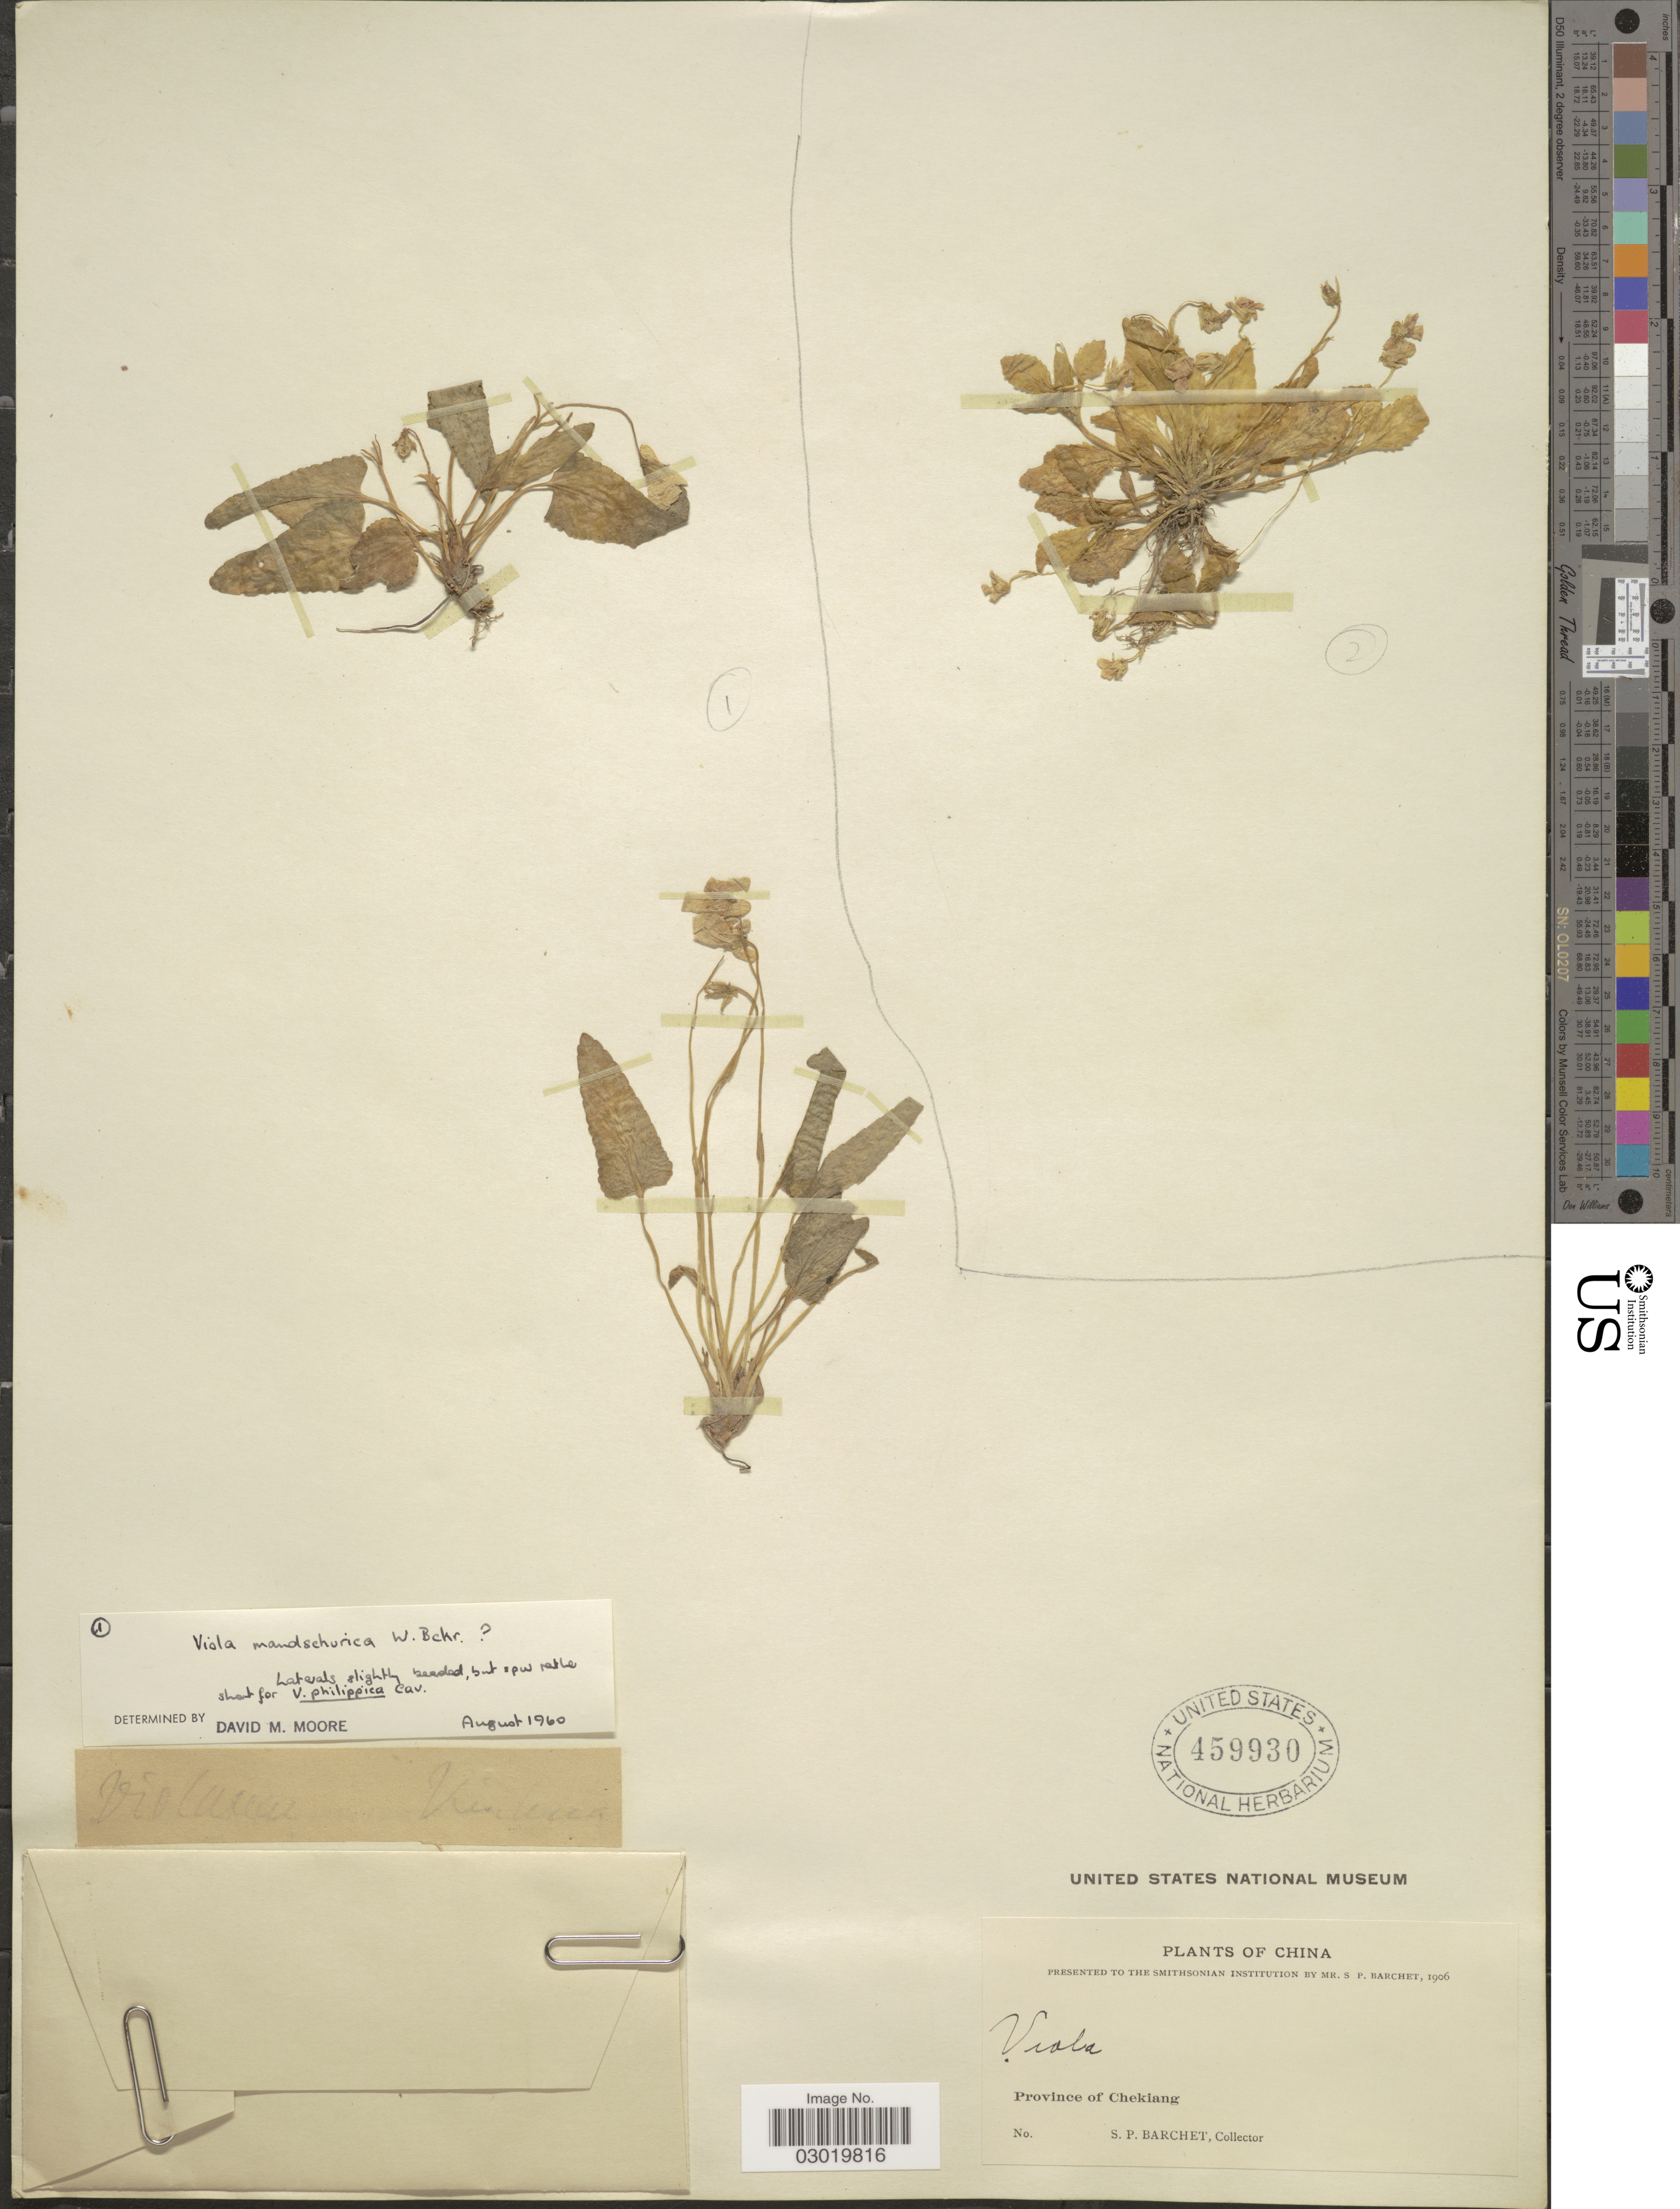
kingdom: Plantae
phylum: Tracheophyta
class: Magnoliopsida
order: Malpighiales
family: Violaceae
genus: Viola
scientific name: Viola mandshurica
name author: W. Becker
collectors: S. P. Barchet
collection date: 1906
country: China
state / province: Zhejiang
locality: Province of Chekiang.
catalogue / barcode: US 459930